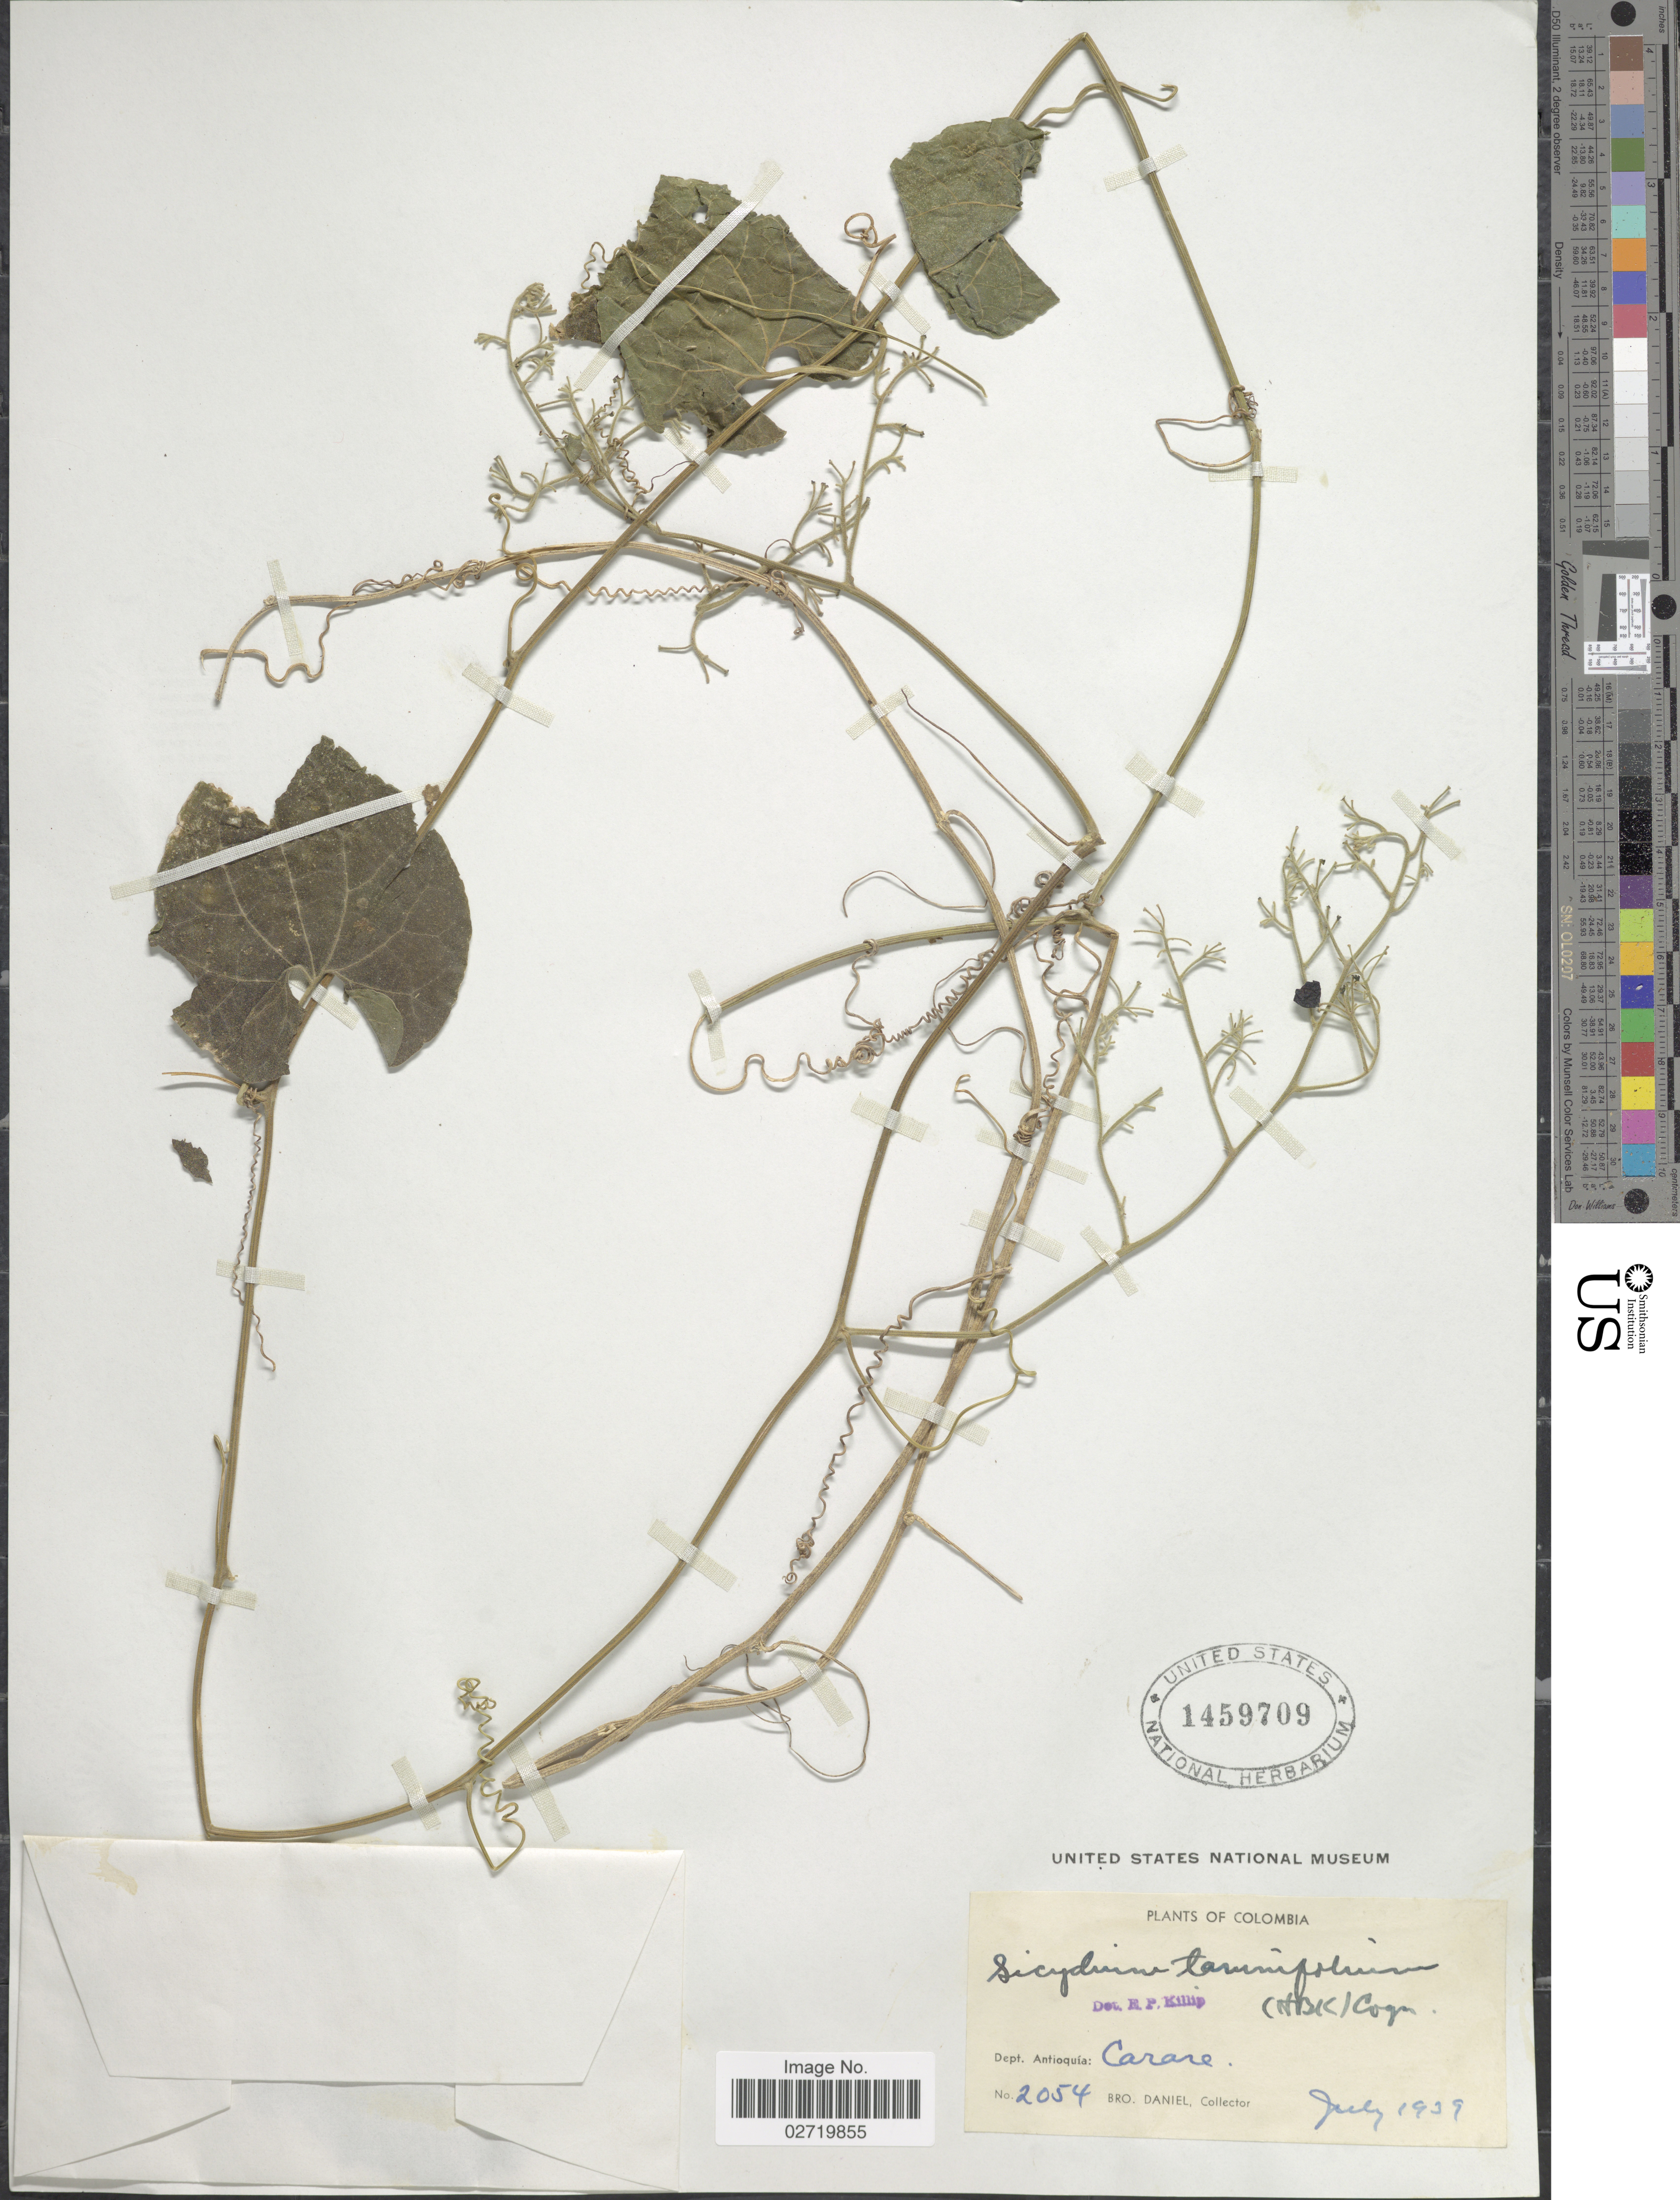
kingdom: Plantae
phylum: Tracheophyta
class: Magnoliopsida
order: Cucurbitales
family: Cucurbitaceae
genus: Sicydium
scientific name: Sicydium tamnifolium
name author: (Kunth) Cogn.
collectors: Bro. Daniel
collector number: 2054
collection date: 1939-07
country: Colombia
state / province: Antioquia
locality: Dept. Antioquia: Carare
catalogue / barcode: US 1459709